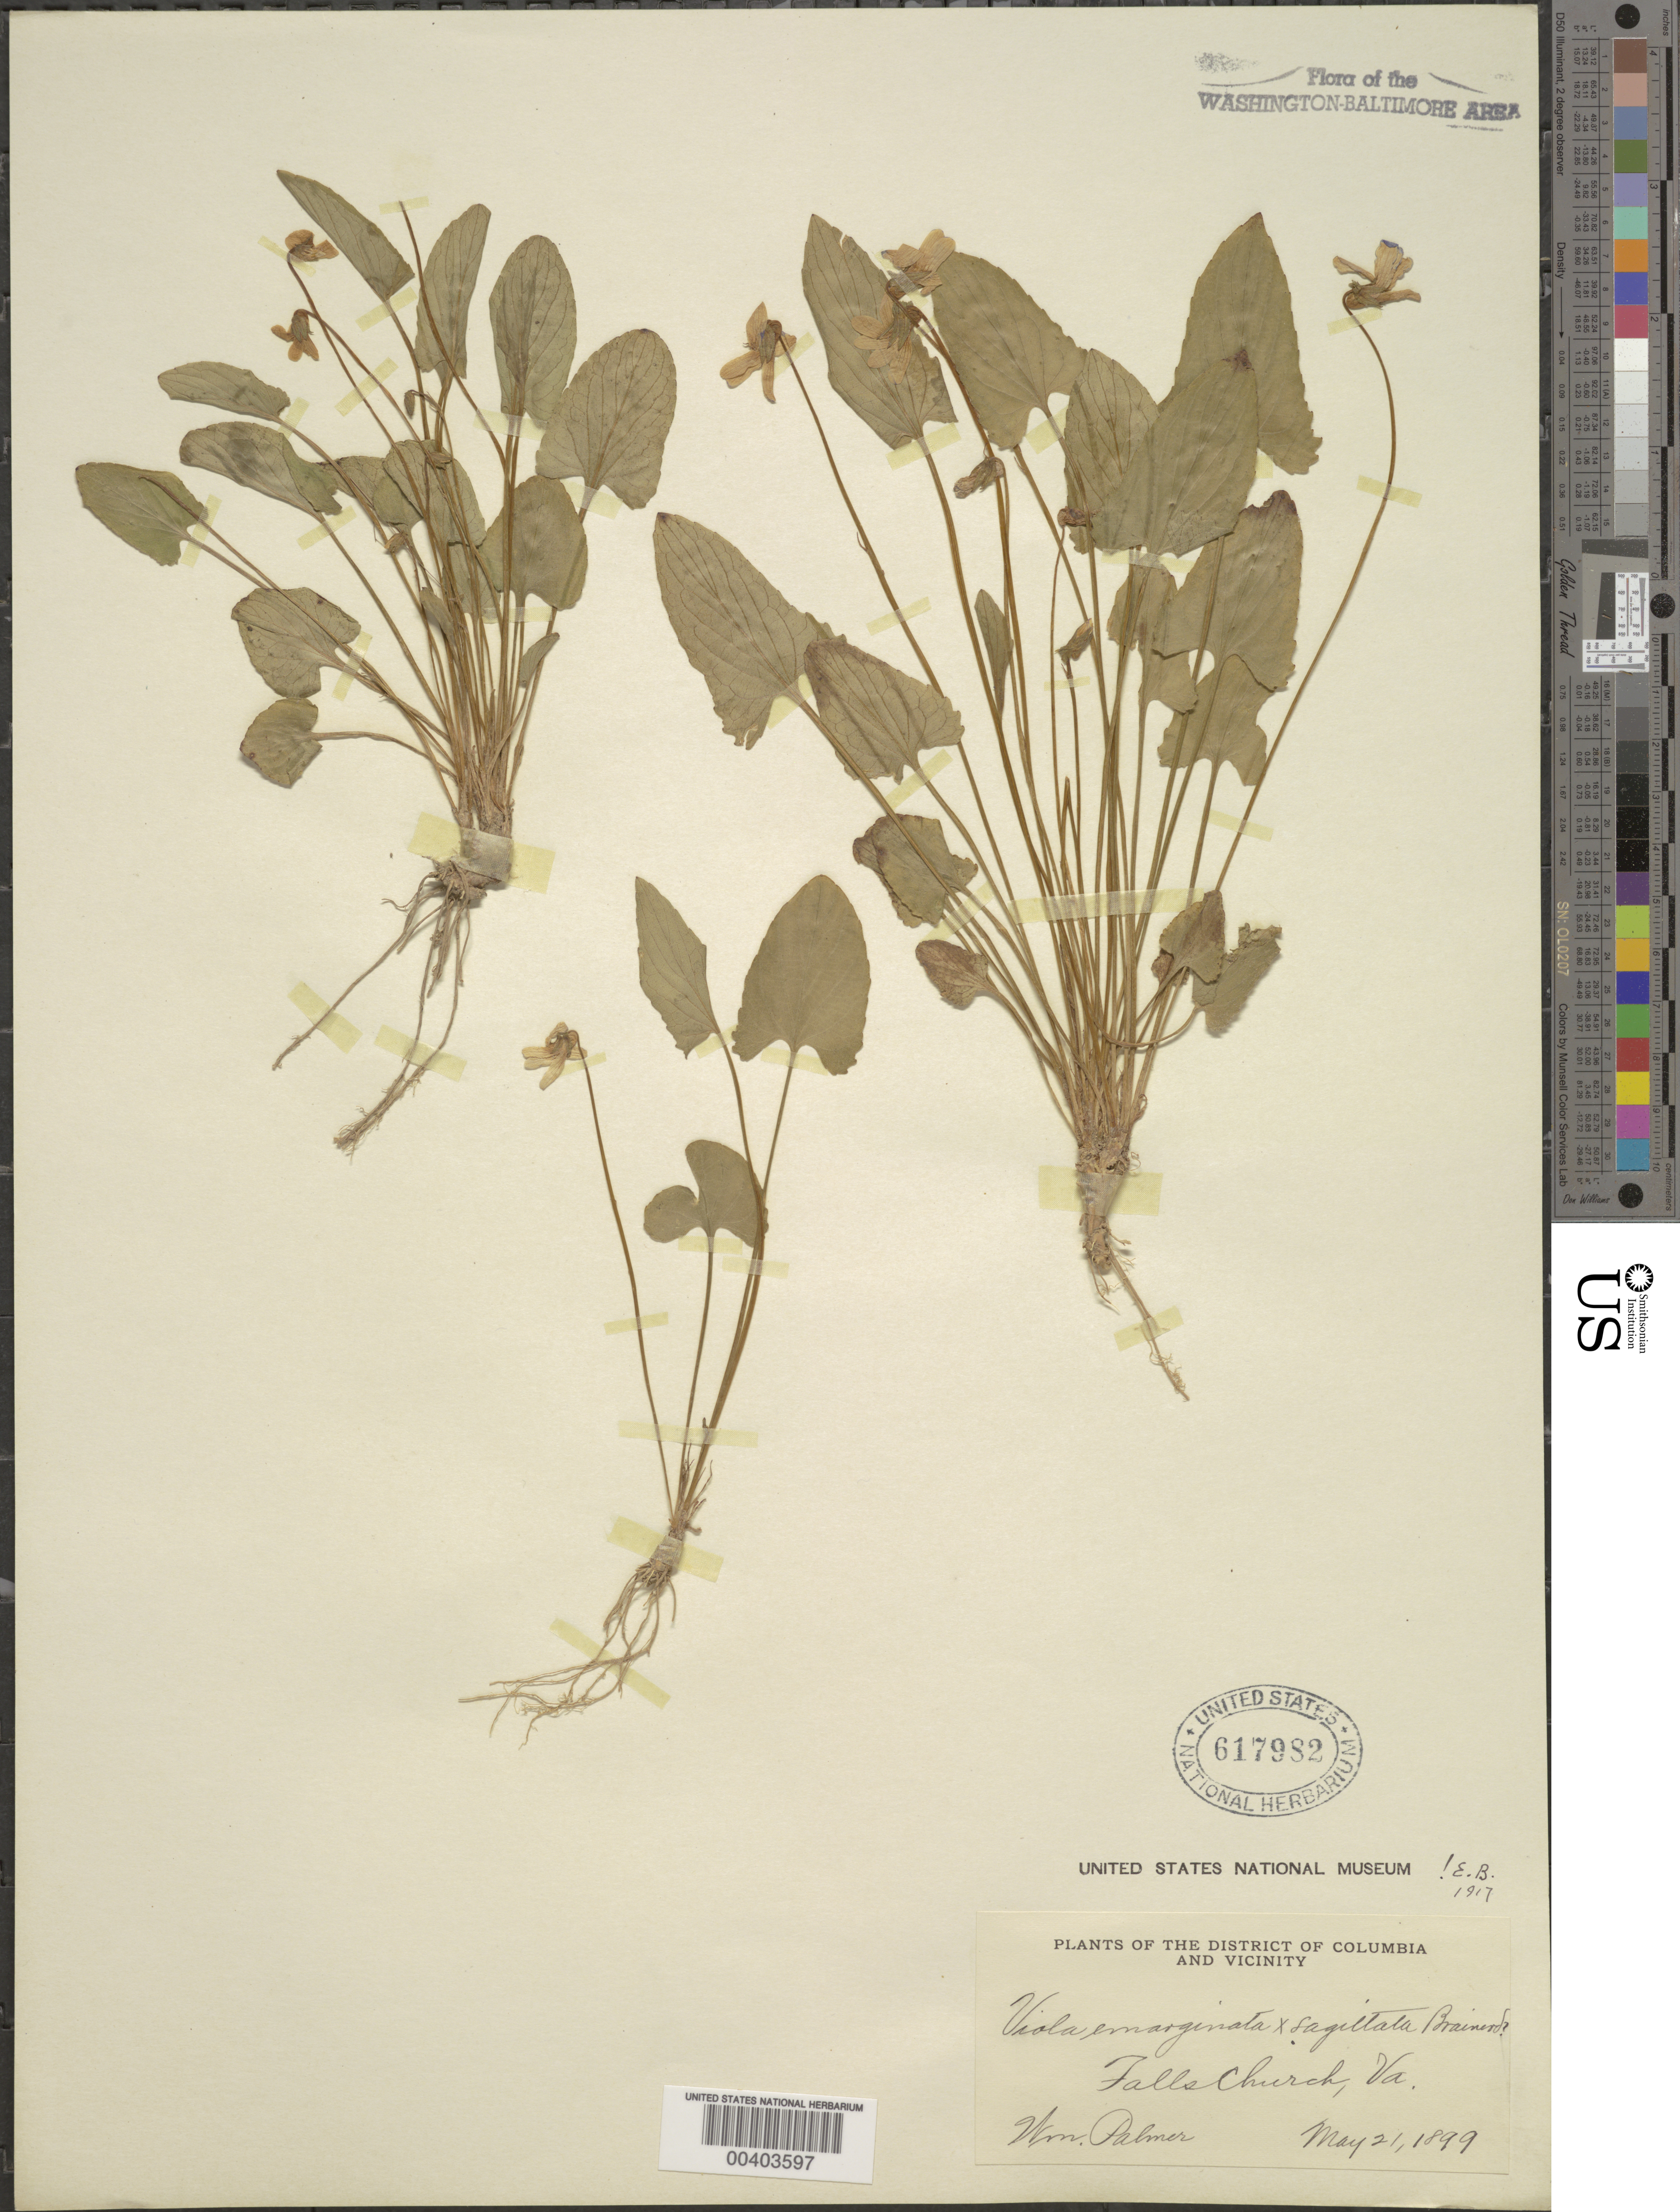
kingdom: Plantae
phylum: Tracheophyta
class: Magnoliopsida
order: Malpighiales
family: Violaceae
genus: Viola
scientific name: Viola sagittata var. sagittata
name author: Aiton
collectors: W. Palmer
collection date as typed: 21 May 1899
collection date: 1899-05-21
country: United States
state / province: Virginia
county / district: City of Falls Church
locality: Falls Church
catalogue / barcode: US 617982